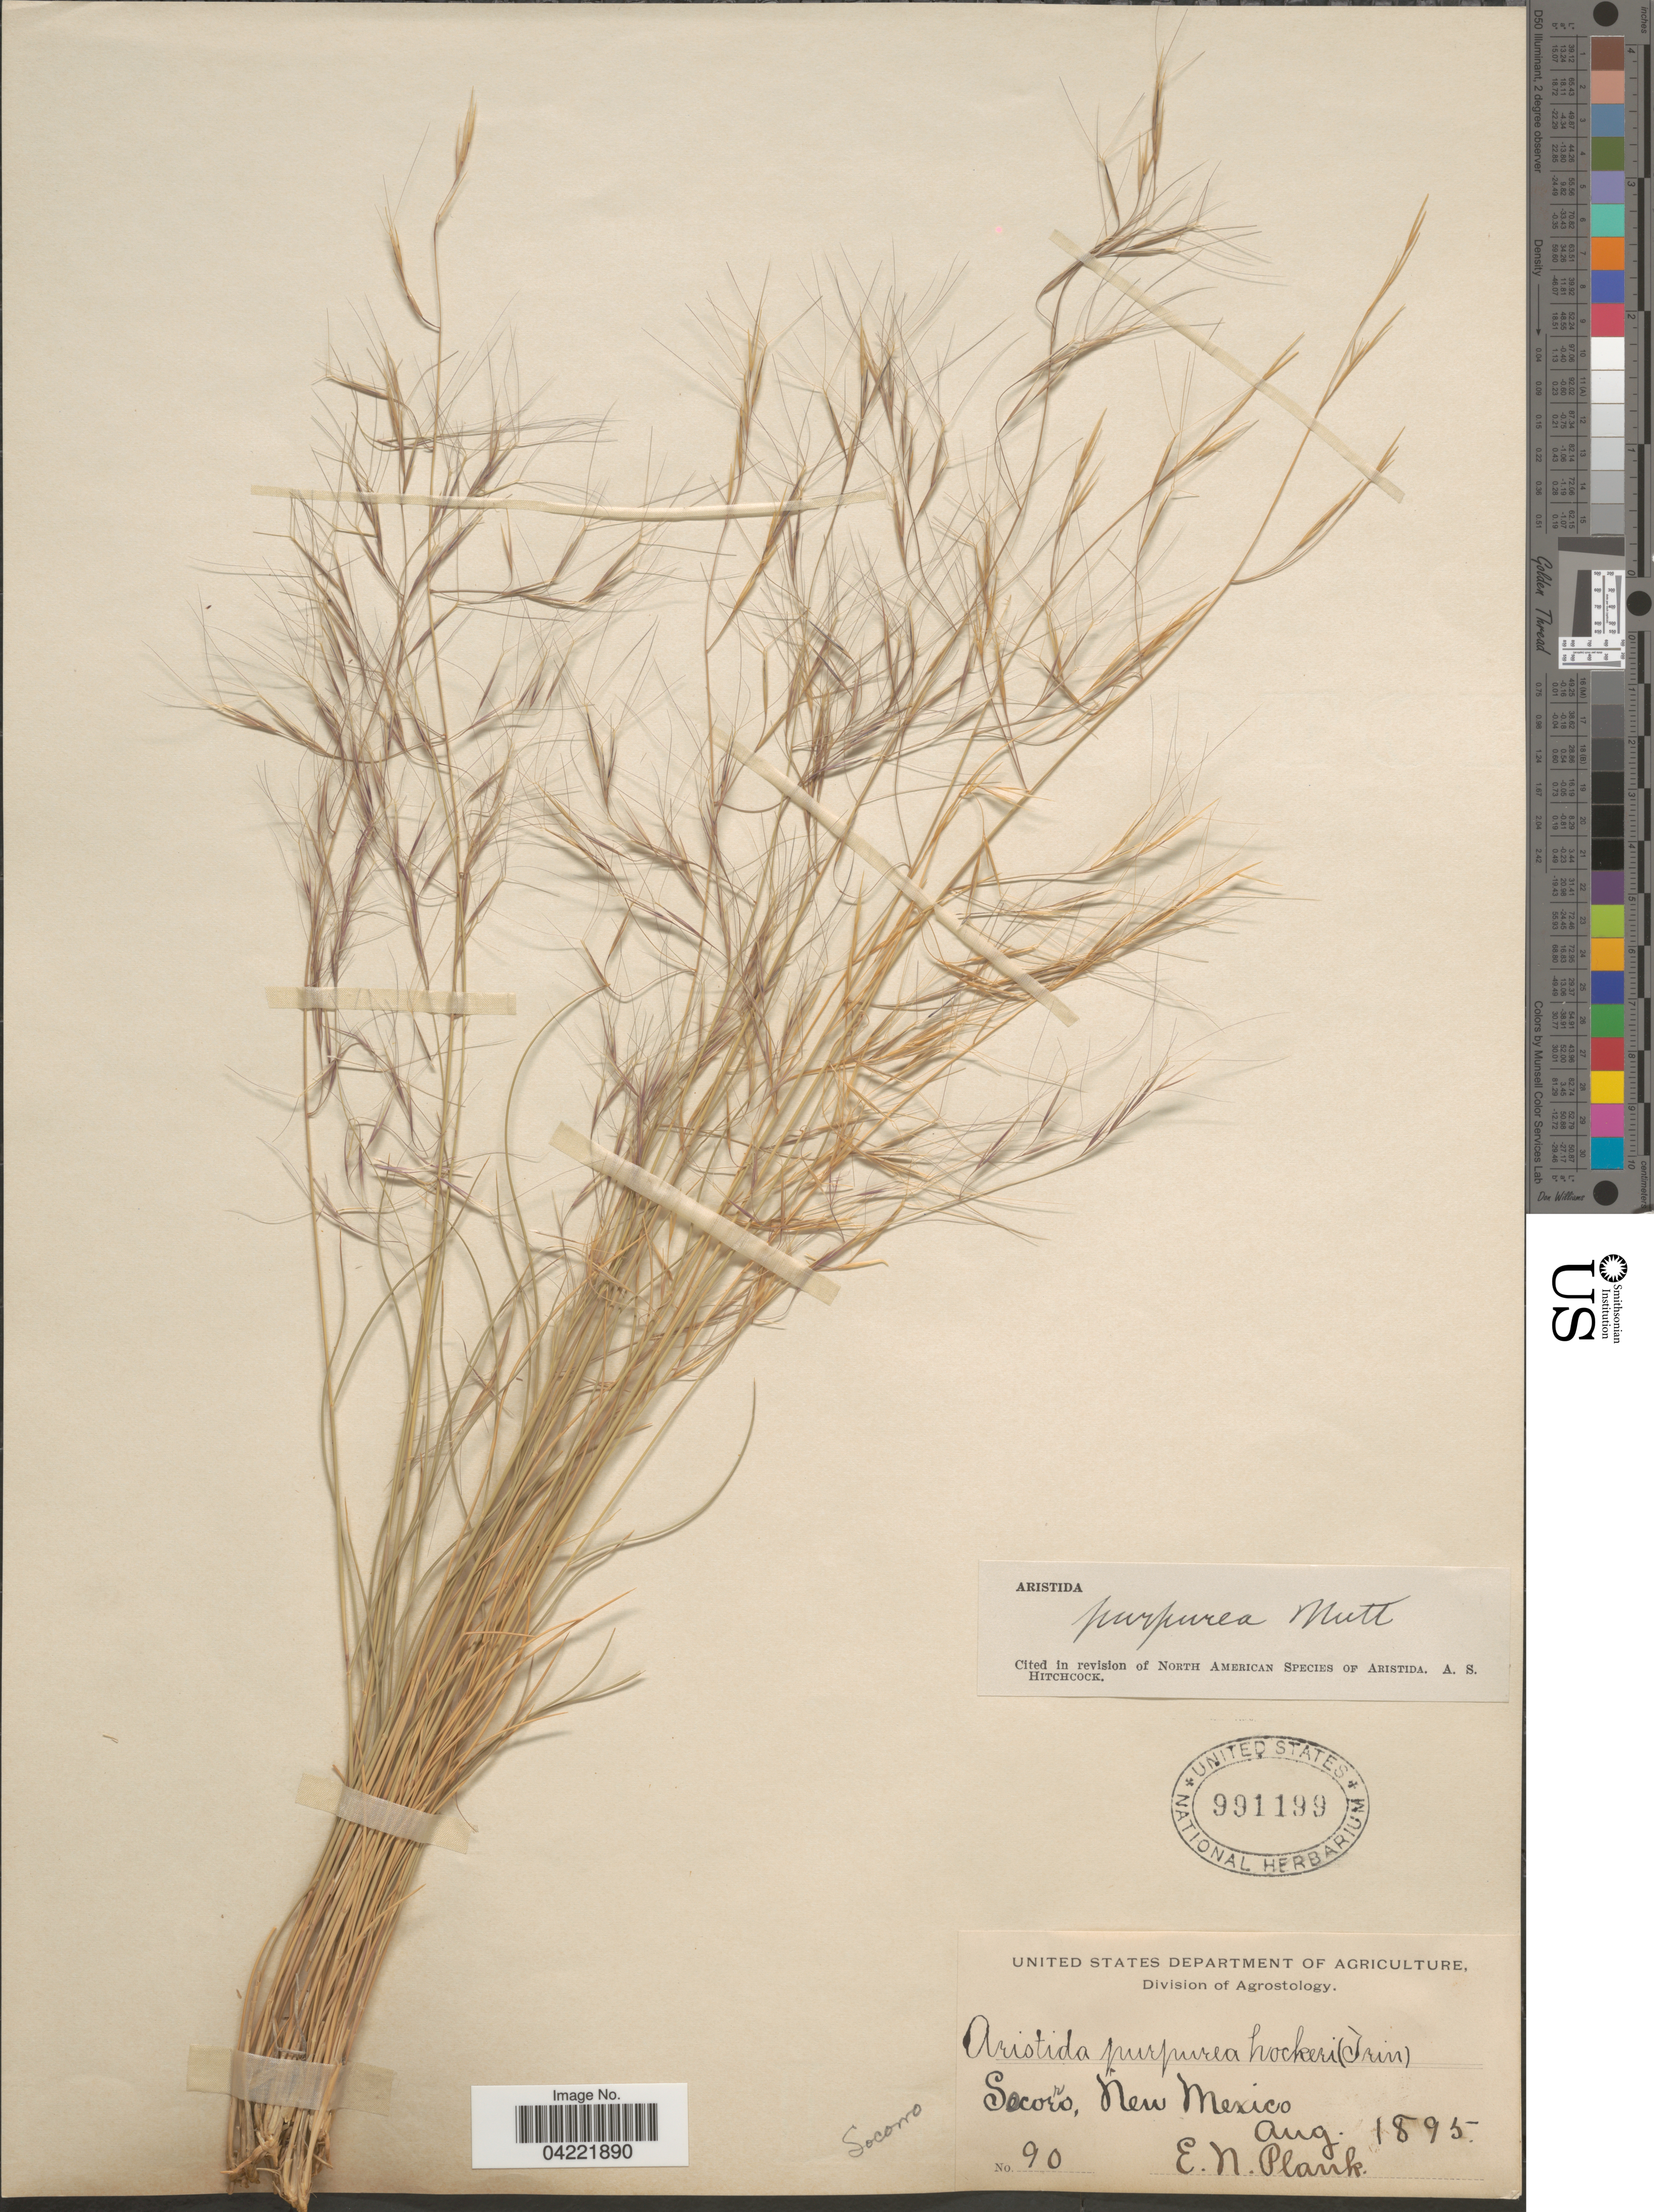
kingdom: Plantae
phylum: Tracheophyta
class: Liliopsida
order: Poales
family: Poaceae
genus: Aristida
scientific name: Aristida purpurea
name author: Nutt.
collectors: E. Plank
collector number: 90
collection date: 1895-08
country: United States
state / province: New Mexico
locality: Socorro.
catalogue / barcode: US 991199